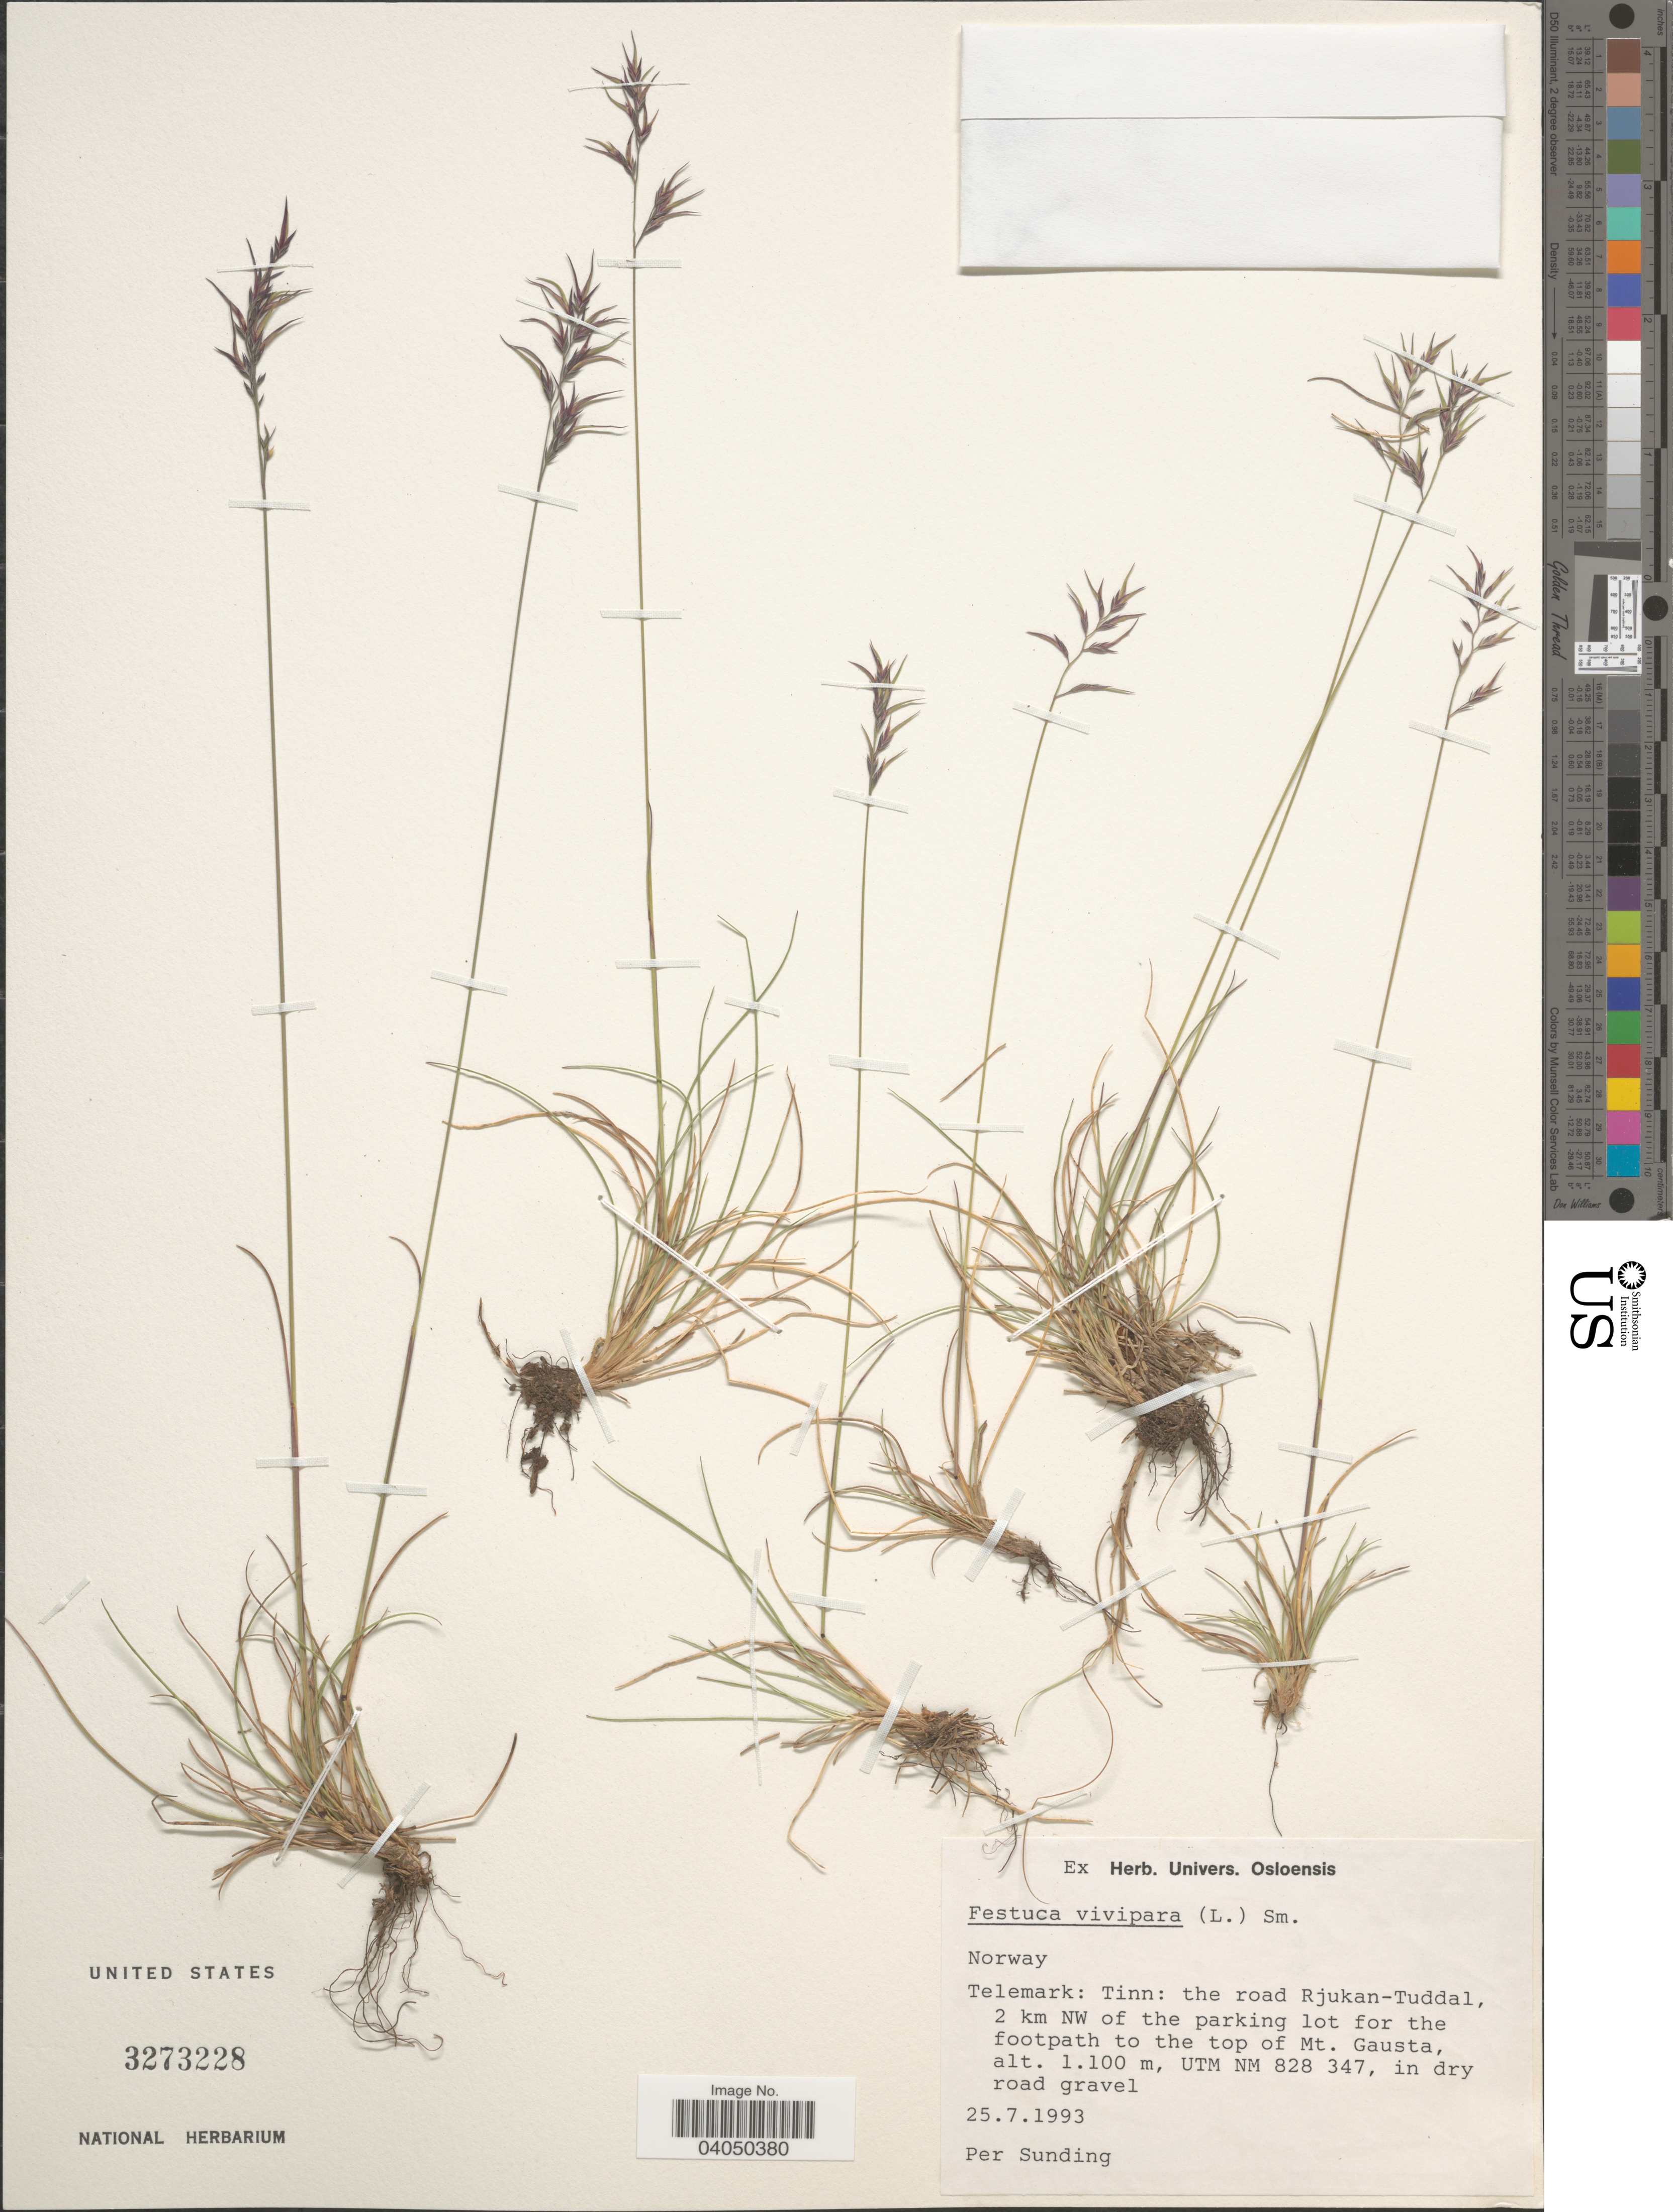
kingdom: Plantae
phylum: Tracheophyta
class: Liliopsida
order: Poales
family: Poaceae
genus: Festuca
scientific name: Festuca vivipara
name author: (L.) Sm.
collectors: P. O. Sunding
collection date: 1993-07-25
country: Norway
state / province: Telemark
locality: Tinn: the road Rjukan-Tuddal, 2 km NW of the parking lot for the footpath to the top of Mt. Gausta, UTM NM 828 347.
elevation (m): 1100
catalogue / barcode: US 3273228